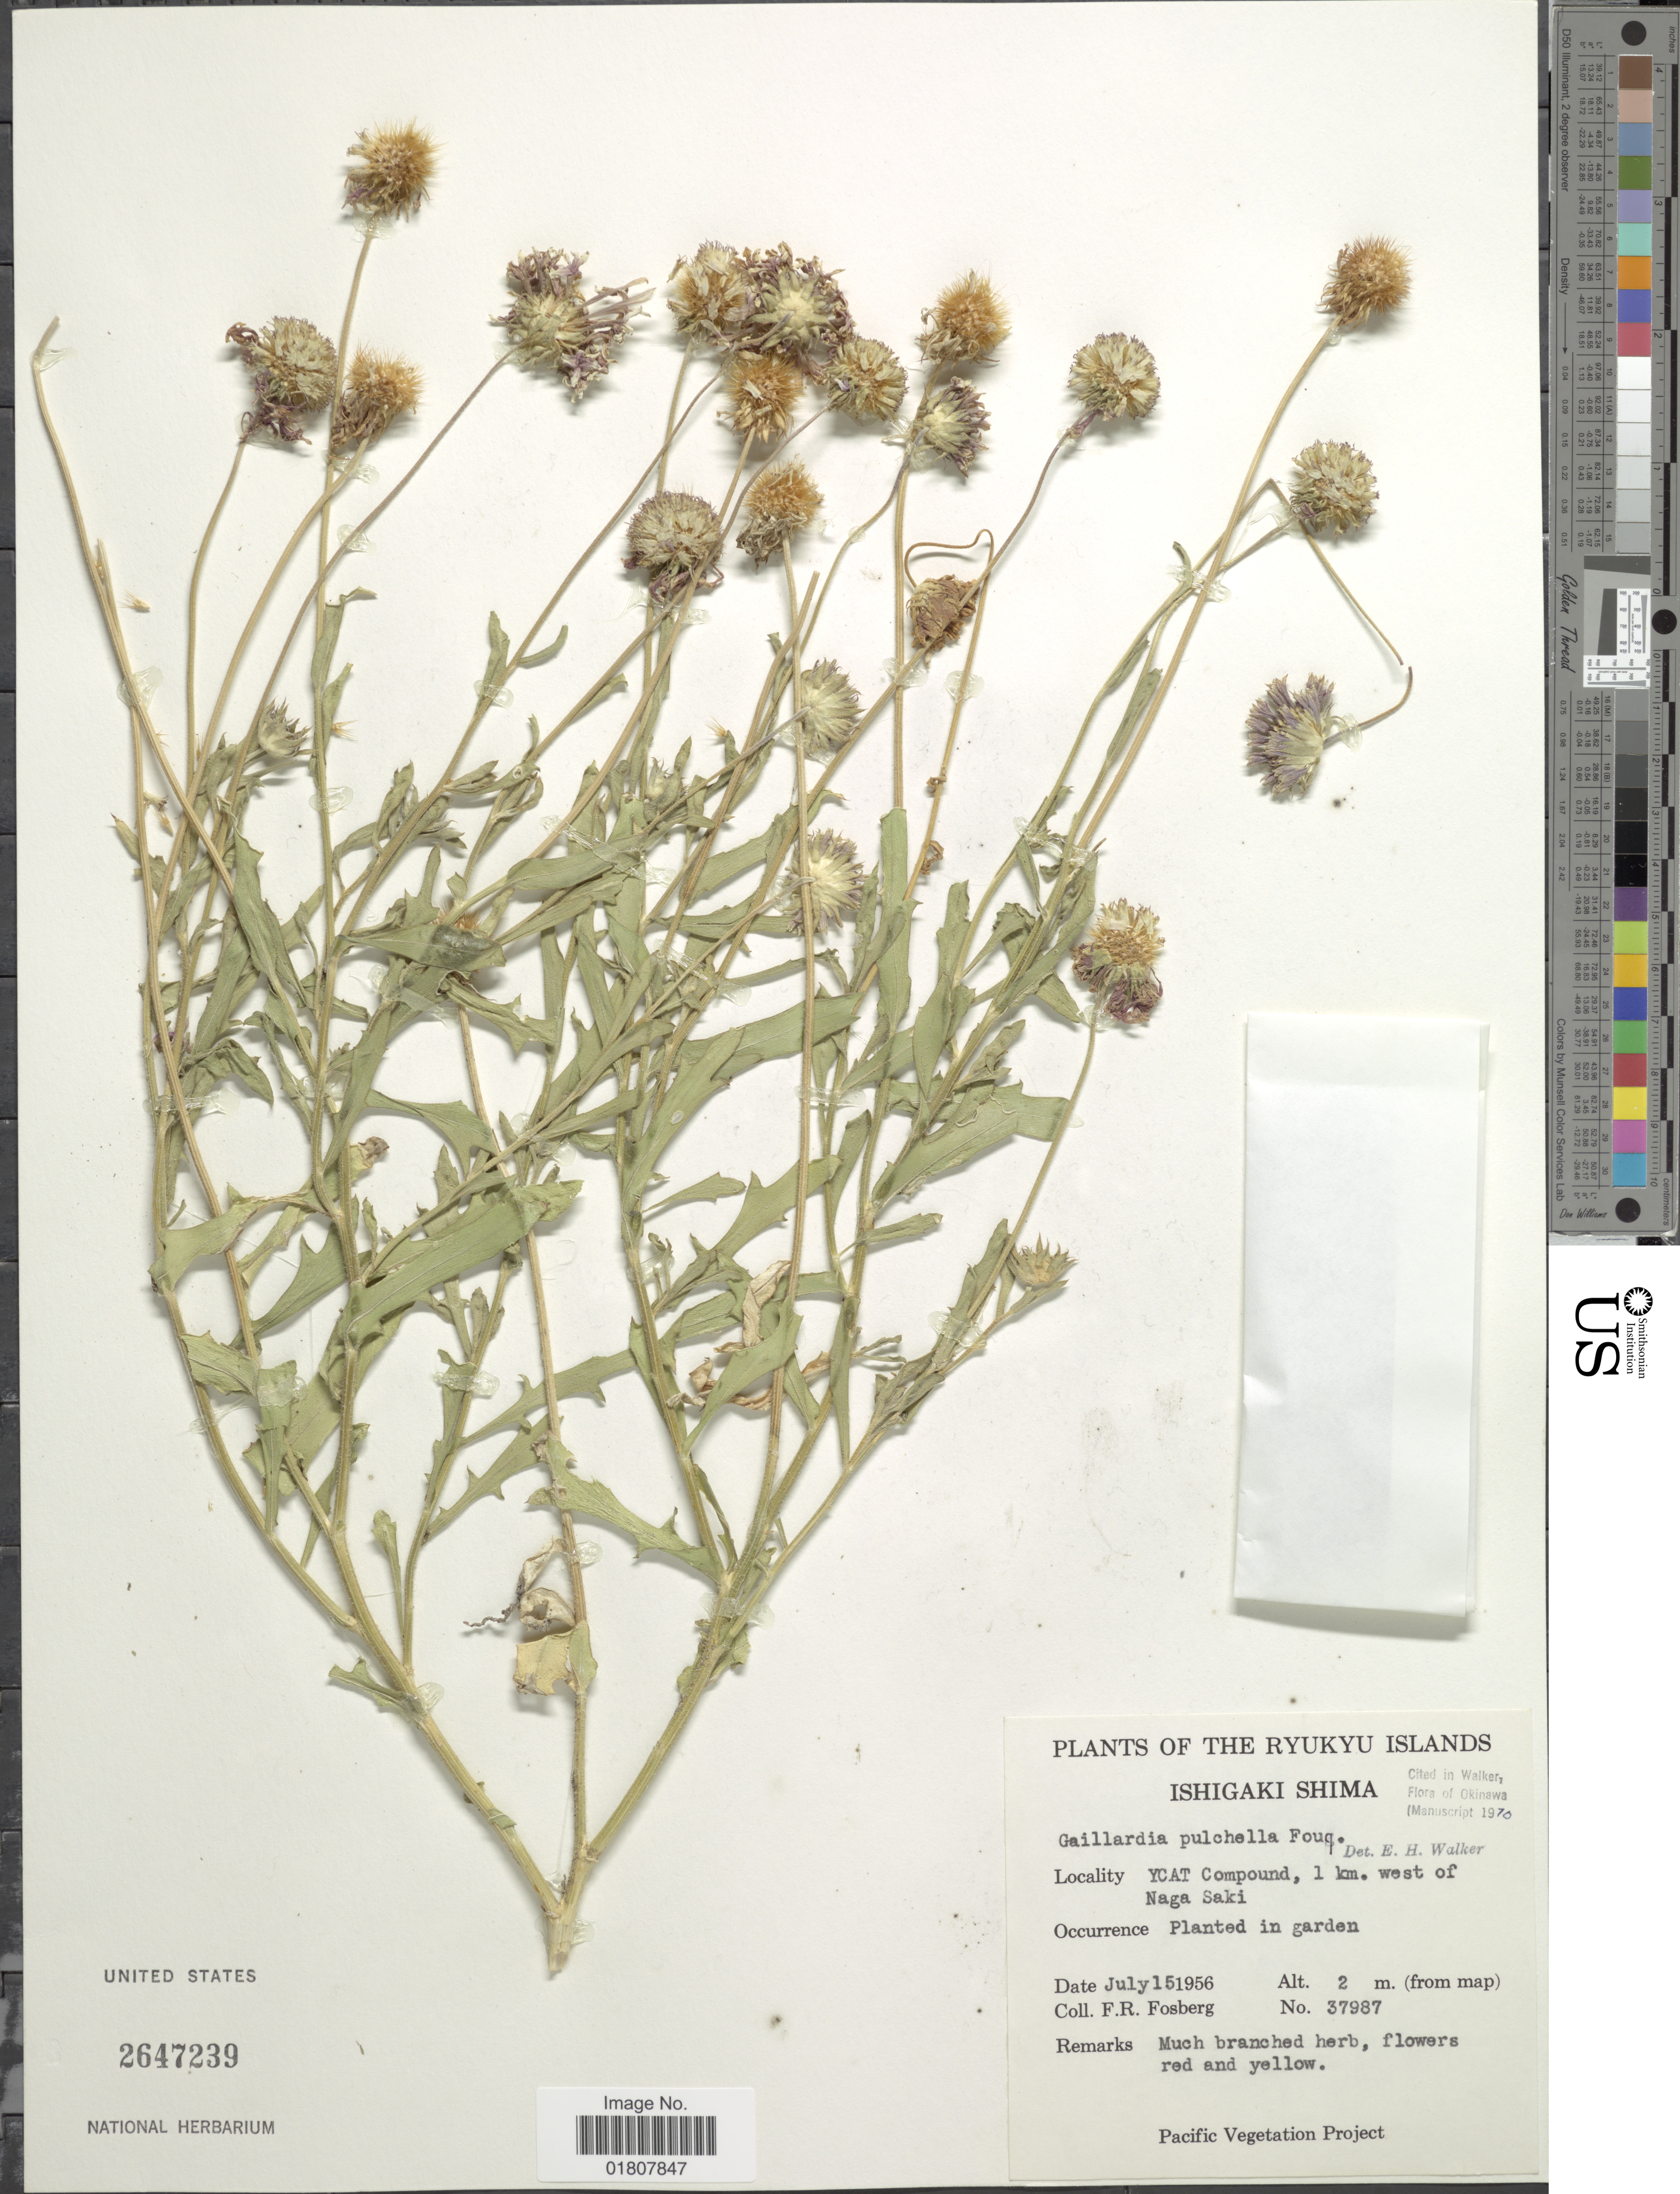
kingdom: Plantae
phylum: Tracheophyta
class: Magnoliopsida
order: Asterales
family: Asteraceae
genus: Gaillardia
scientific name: Gaillardia pulchella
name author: Foug.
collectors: F. R. Fosberg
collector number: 37987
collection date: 1956-07-15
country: Japan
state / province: Okinawa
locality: Ryukyu Islands, Ishigaki Shima, YCAT Compound, 1 km west of Naga Saki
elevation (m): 2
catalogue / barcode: US 2647239